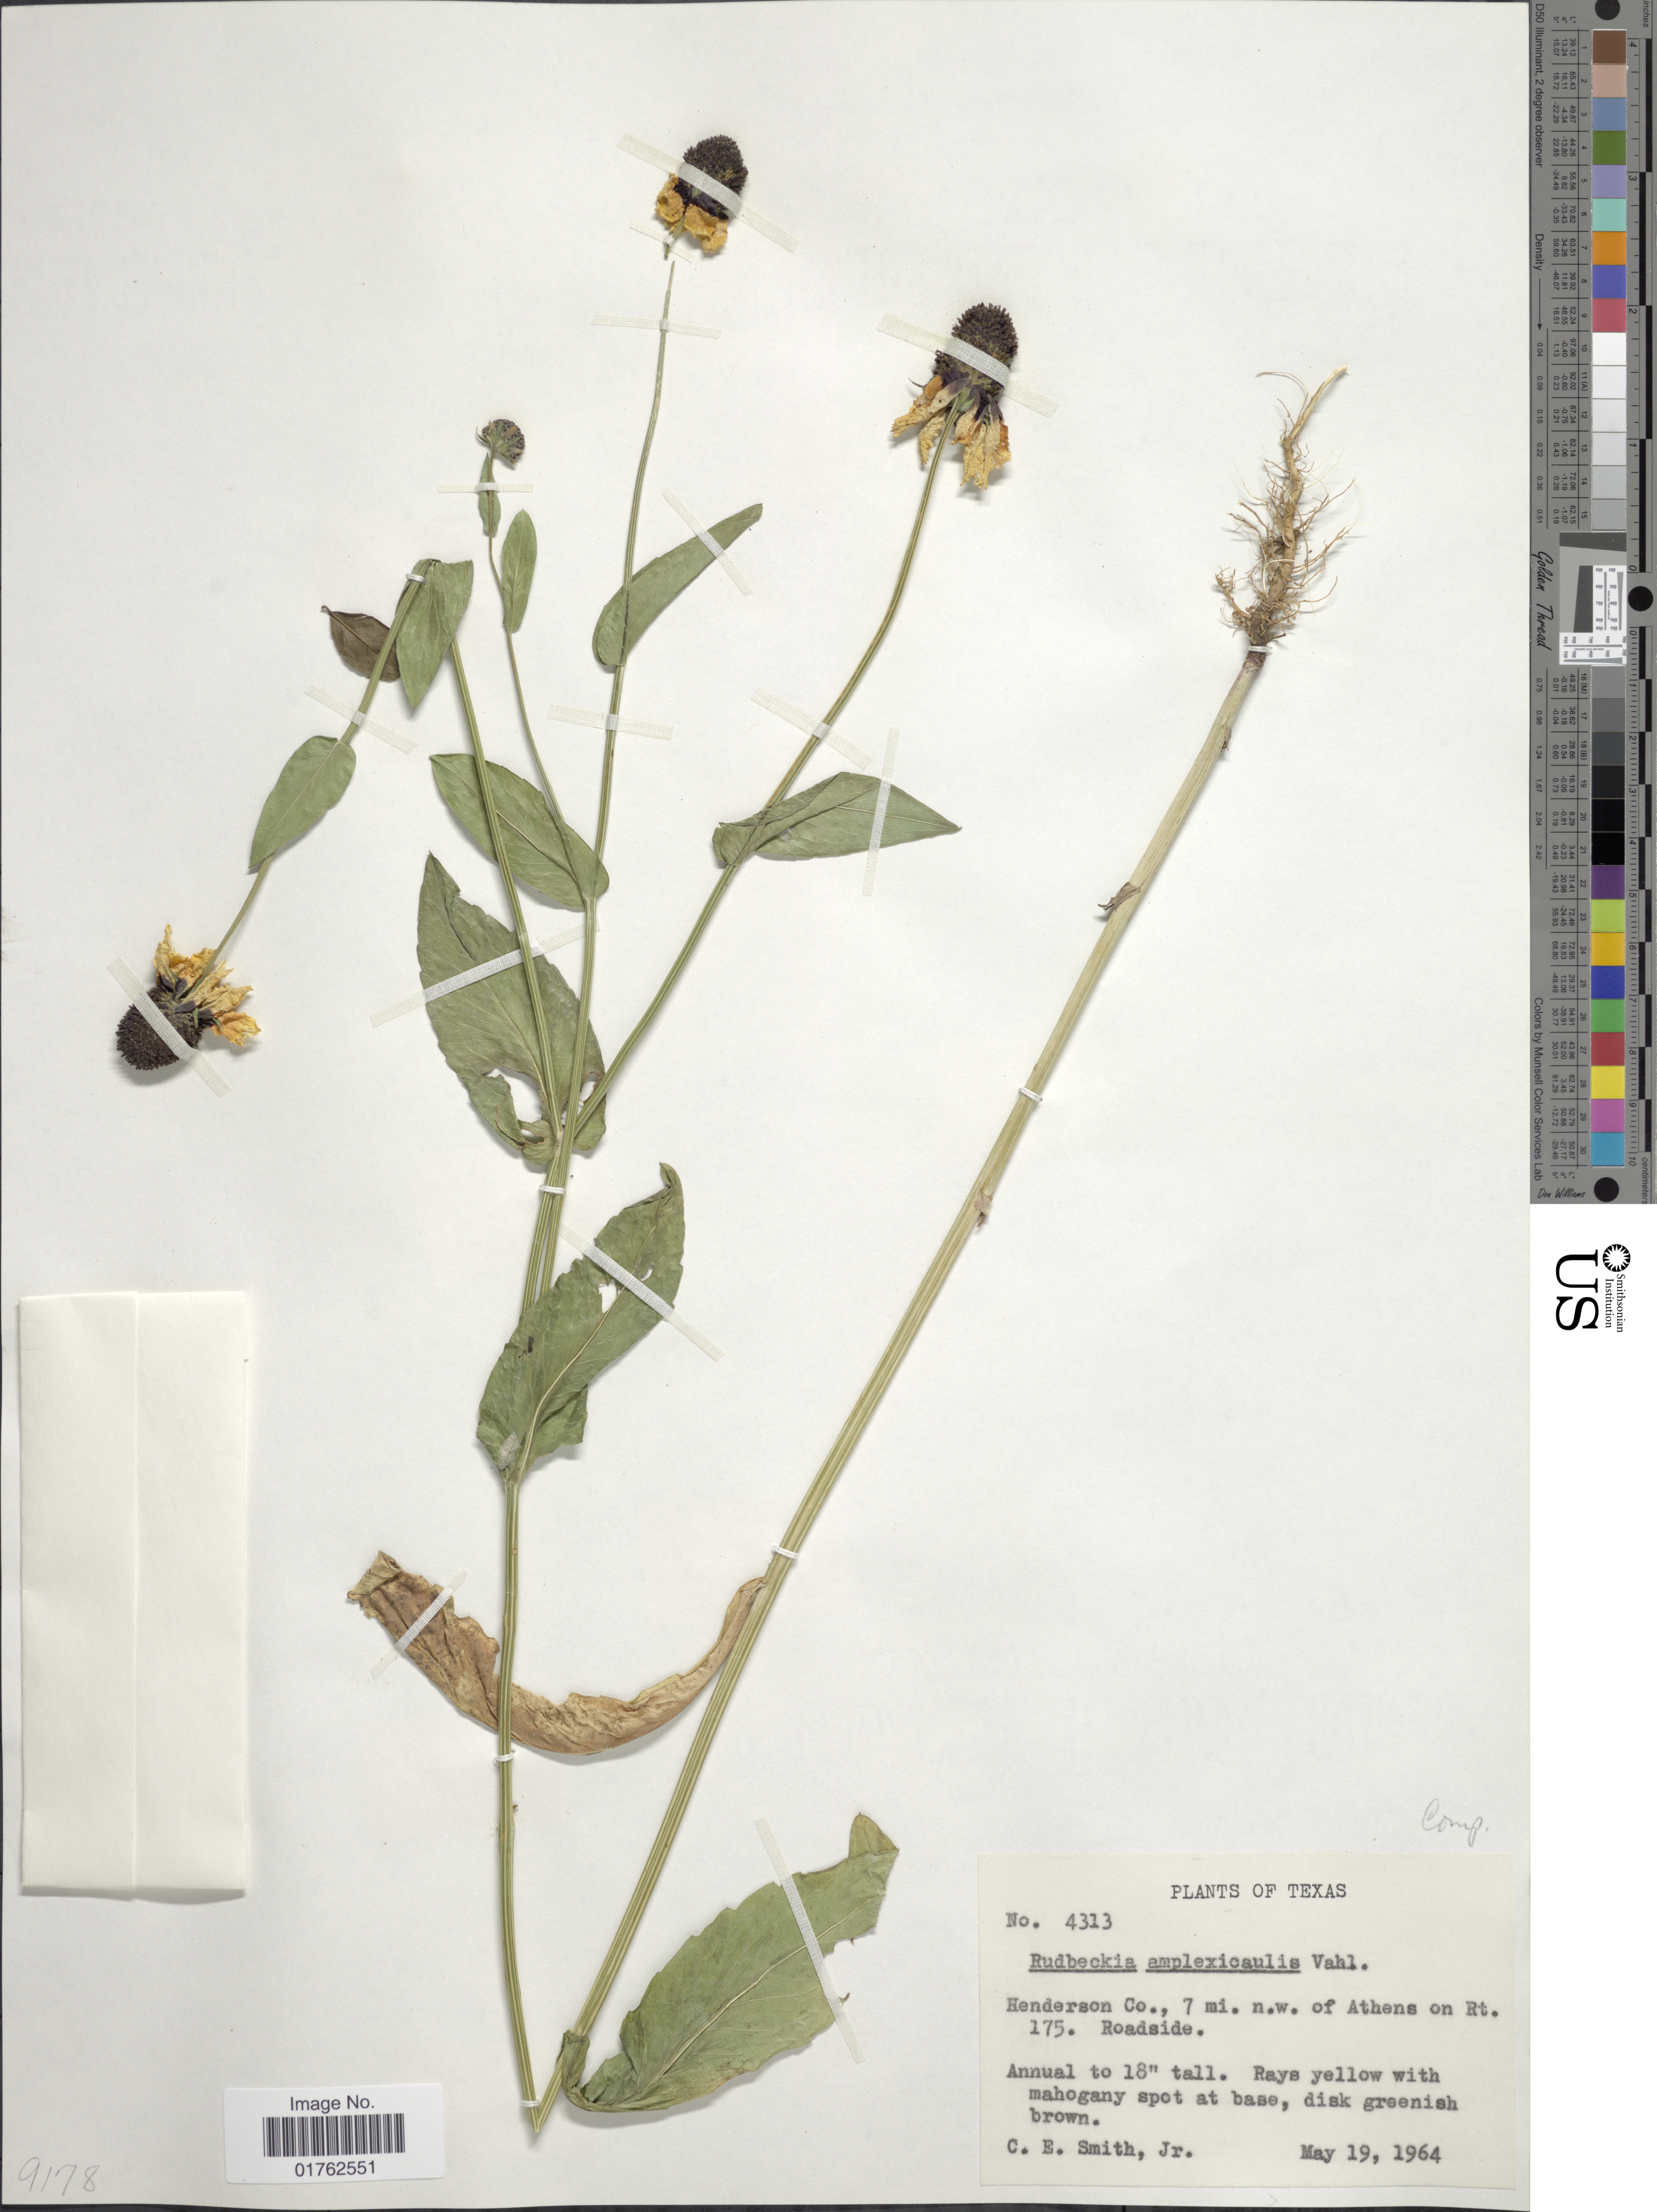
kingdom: Plantae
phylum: Tracheophyta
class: Magnoliopsida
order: Asterales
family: Asteraceae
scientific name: Dracopis amplexicaulis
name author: (Vahl) Cass.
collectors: C. E. Smith Jr.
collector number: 4313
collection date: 1964-05-19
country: United States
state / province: Texas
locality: Henderson Co., 7 mi. n.w. of Athens on Rt. 175